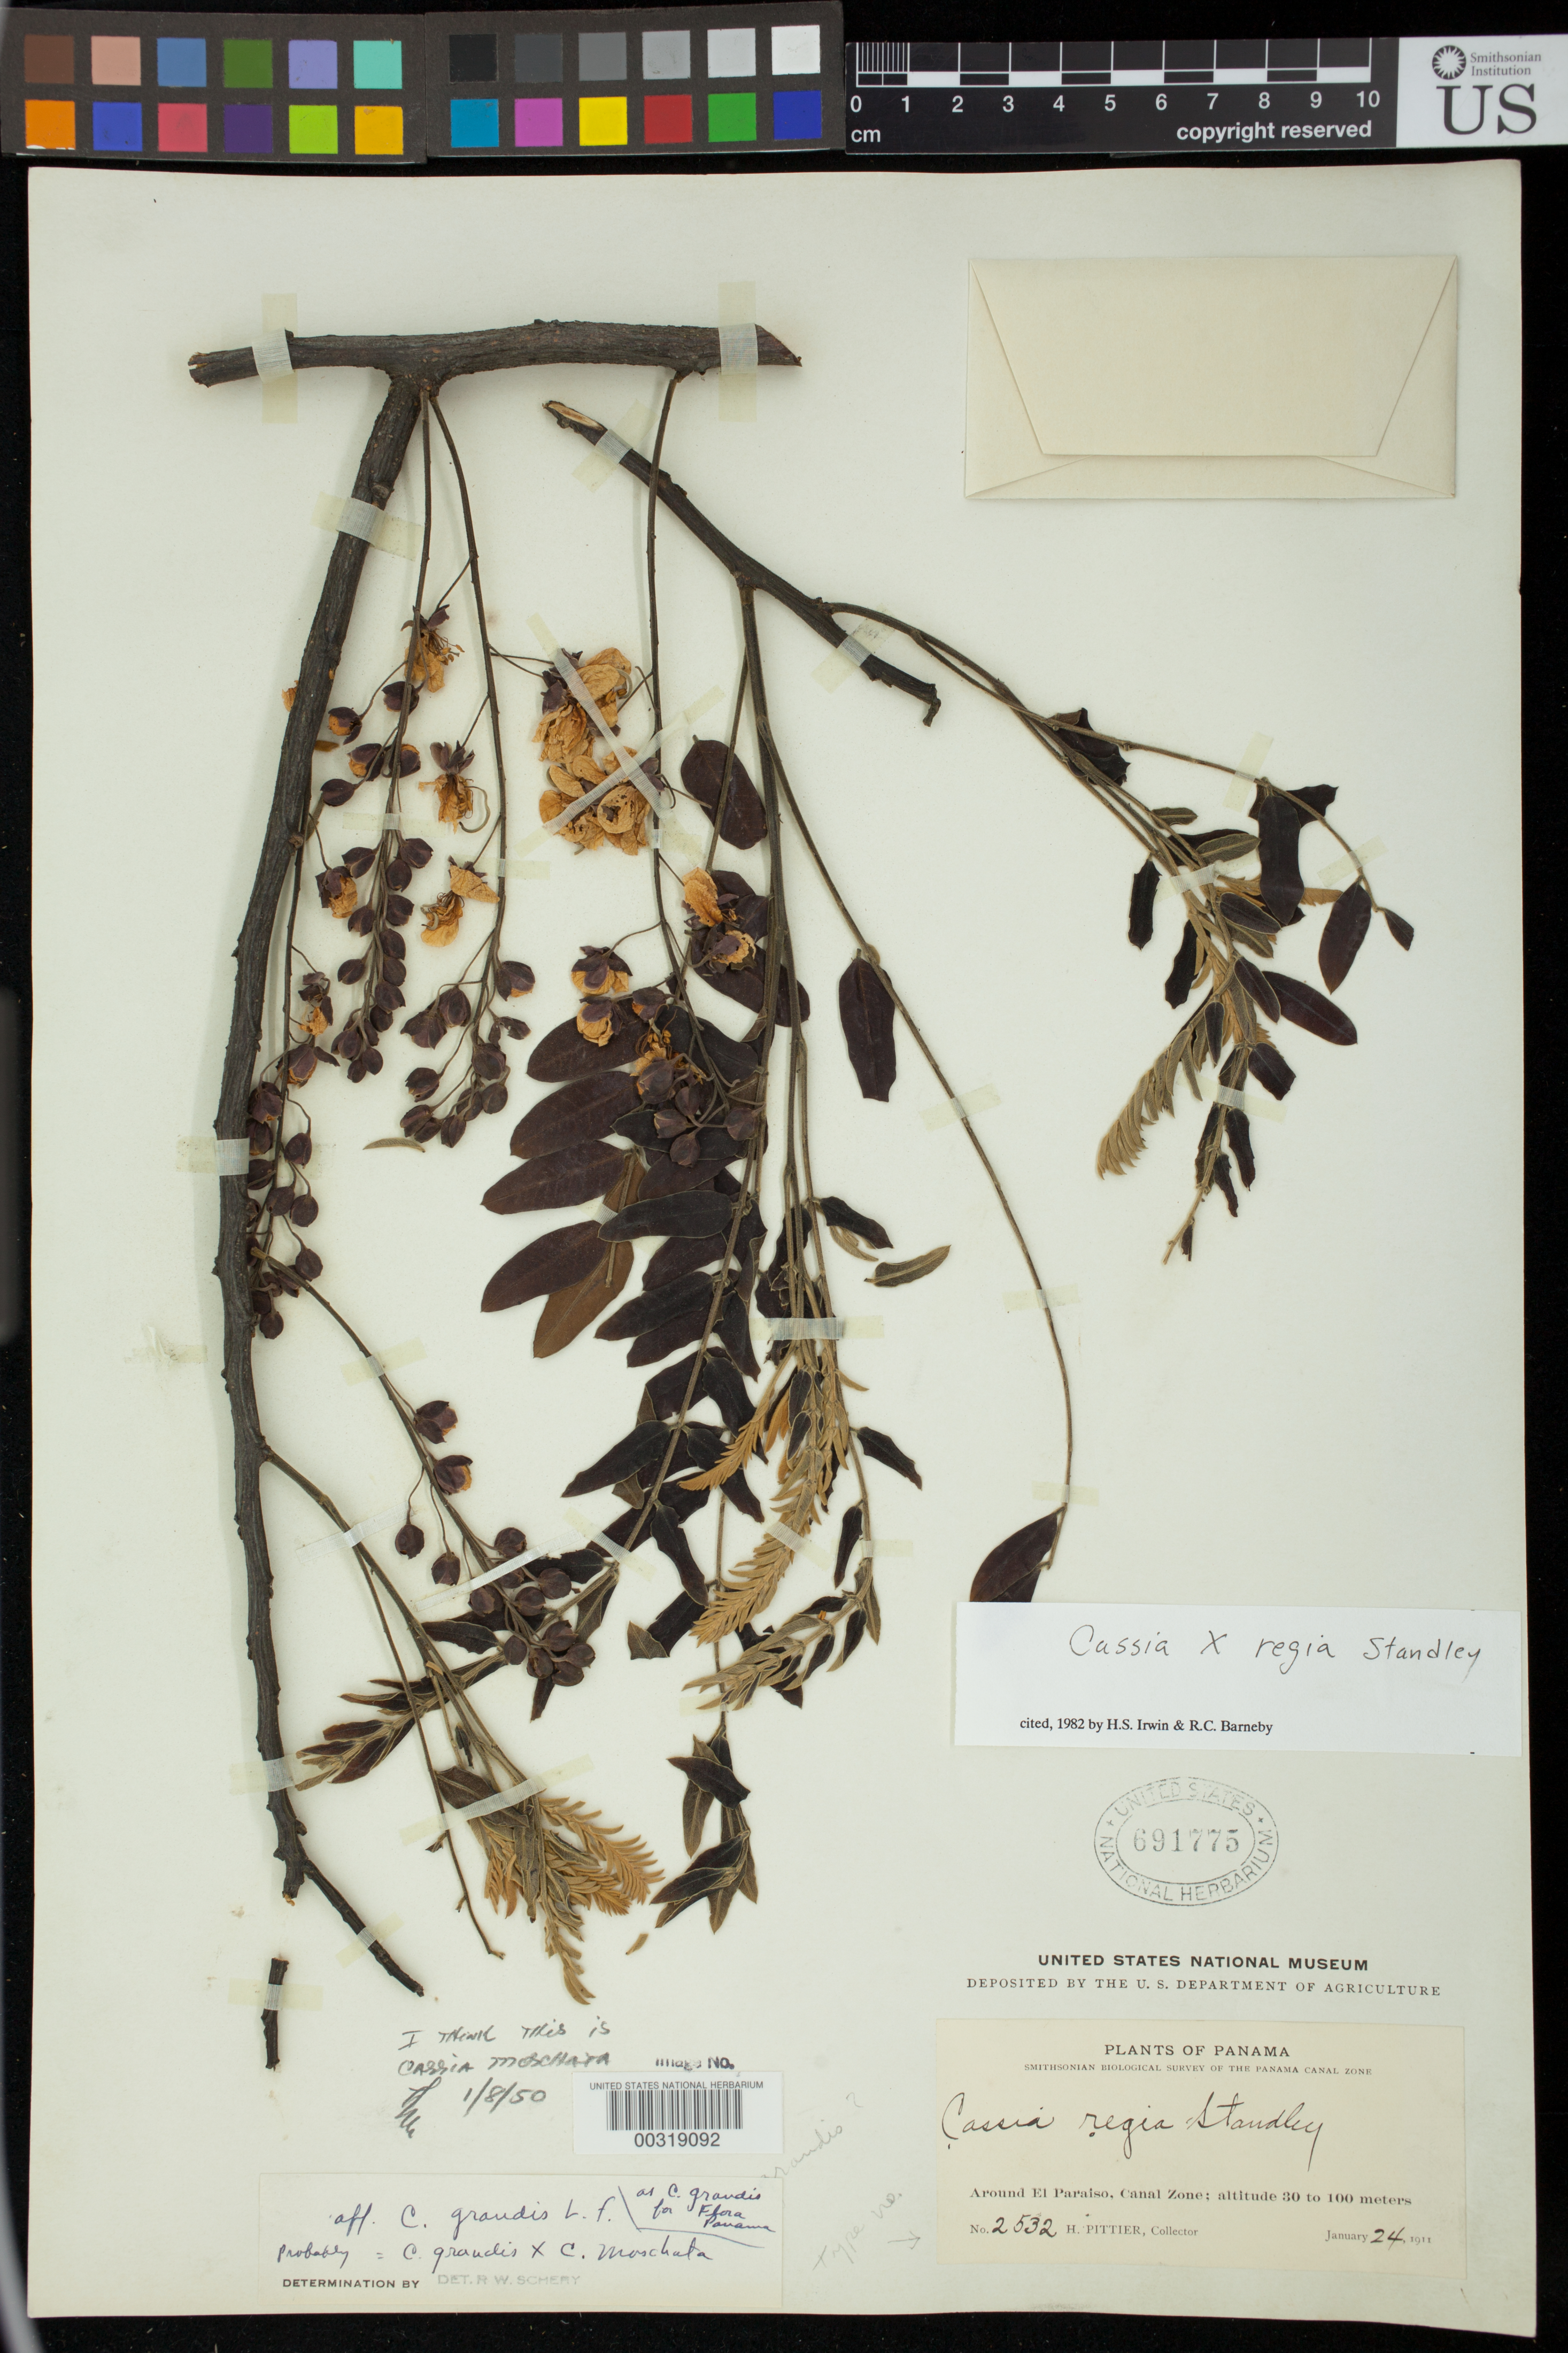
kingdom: Plantae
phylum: Tracheophyta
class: Magnoliopsida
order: Fabales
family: Fabaceae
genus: Cassia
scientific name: Cassia regia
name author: Standl.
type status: Isotype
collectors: H. F. Pittier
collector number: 2532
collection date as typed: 24 Jan 1911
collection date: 1911-01-24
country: Panama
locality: Around El Paraiso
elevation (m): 30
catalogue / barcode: US 691775